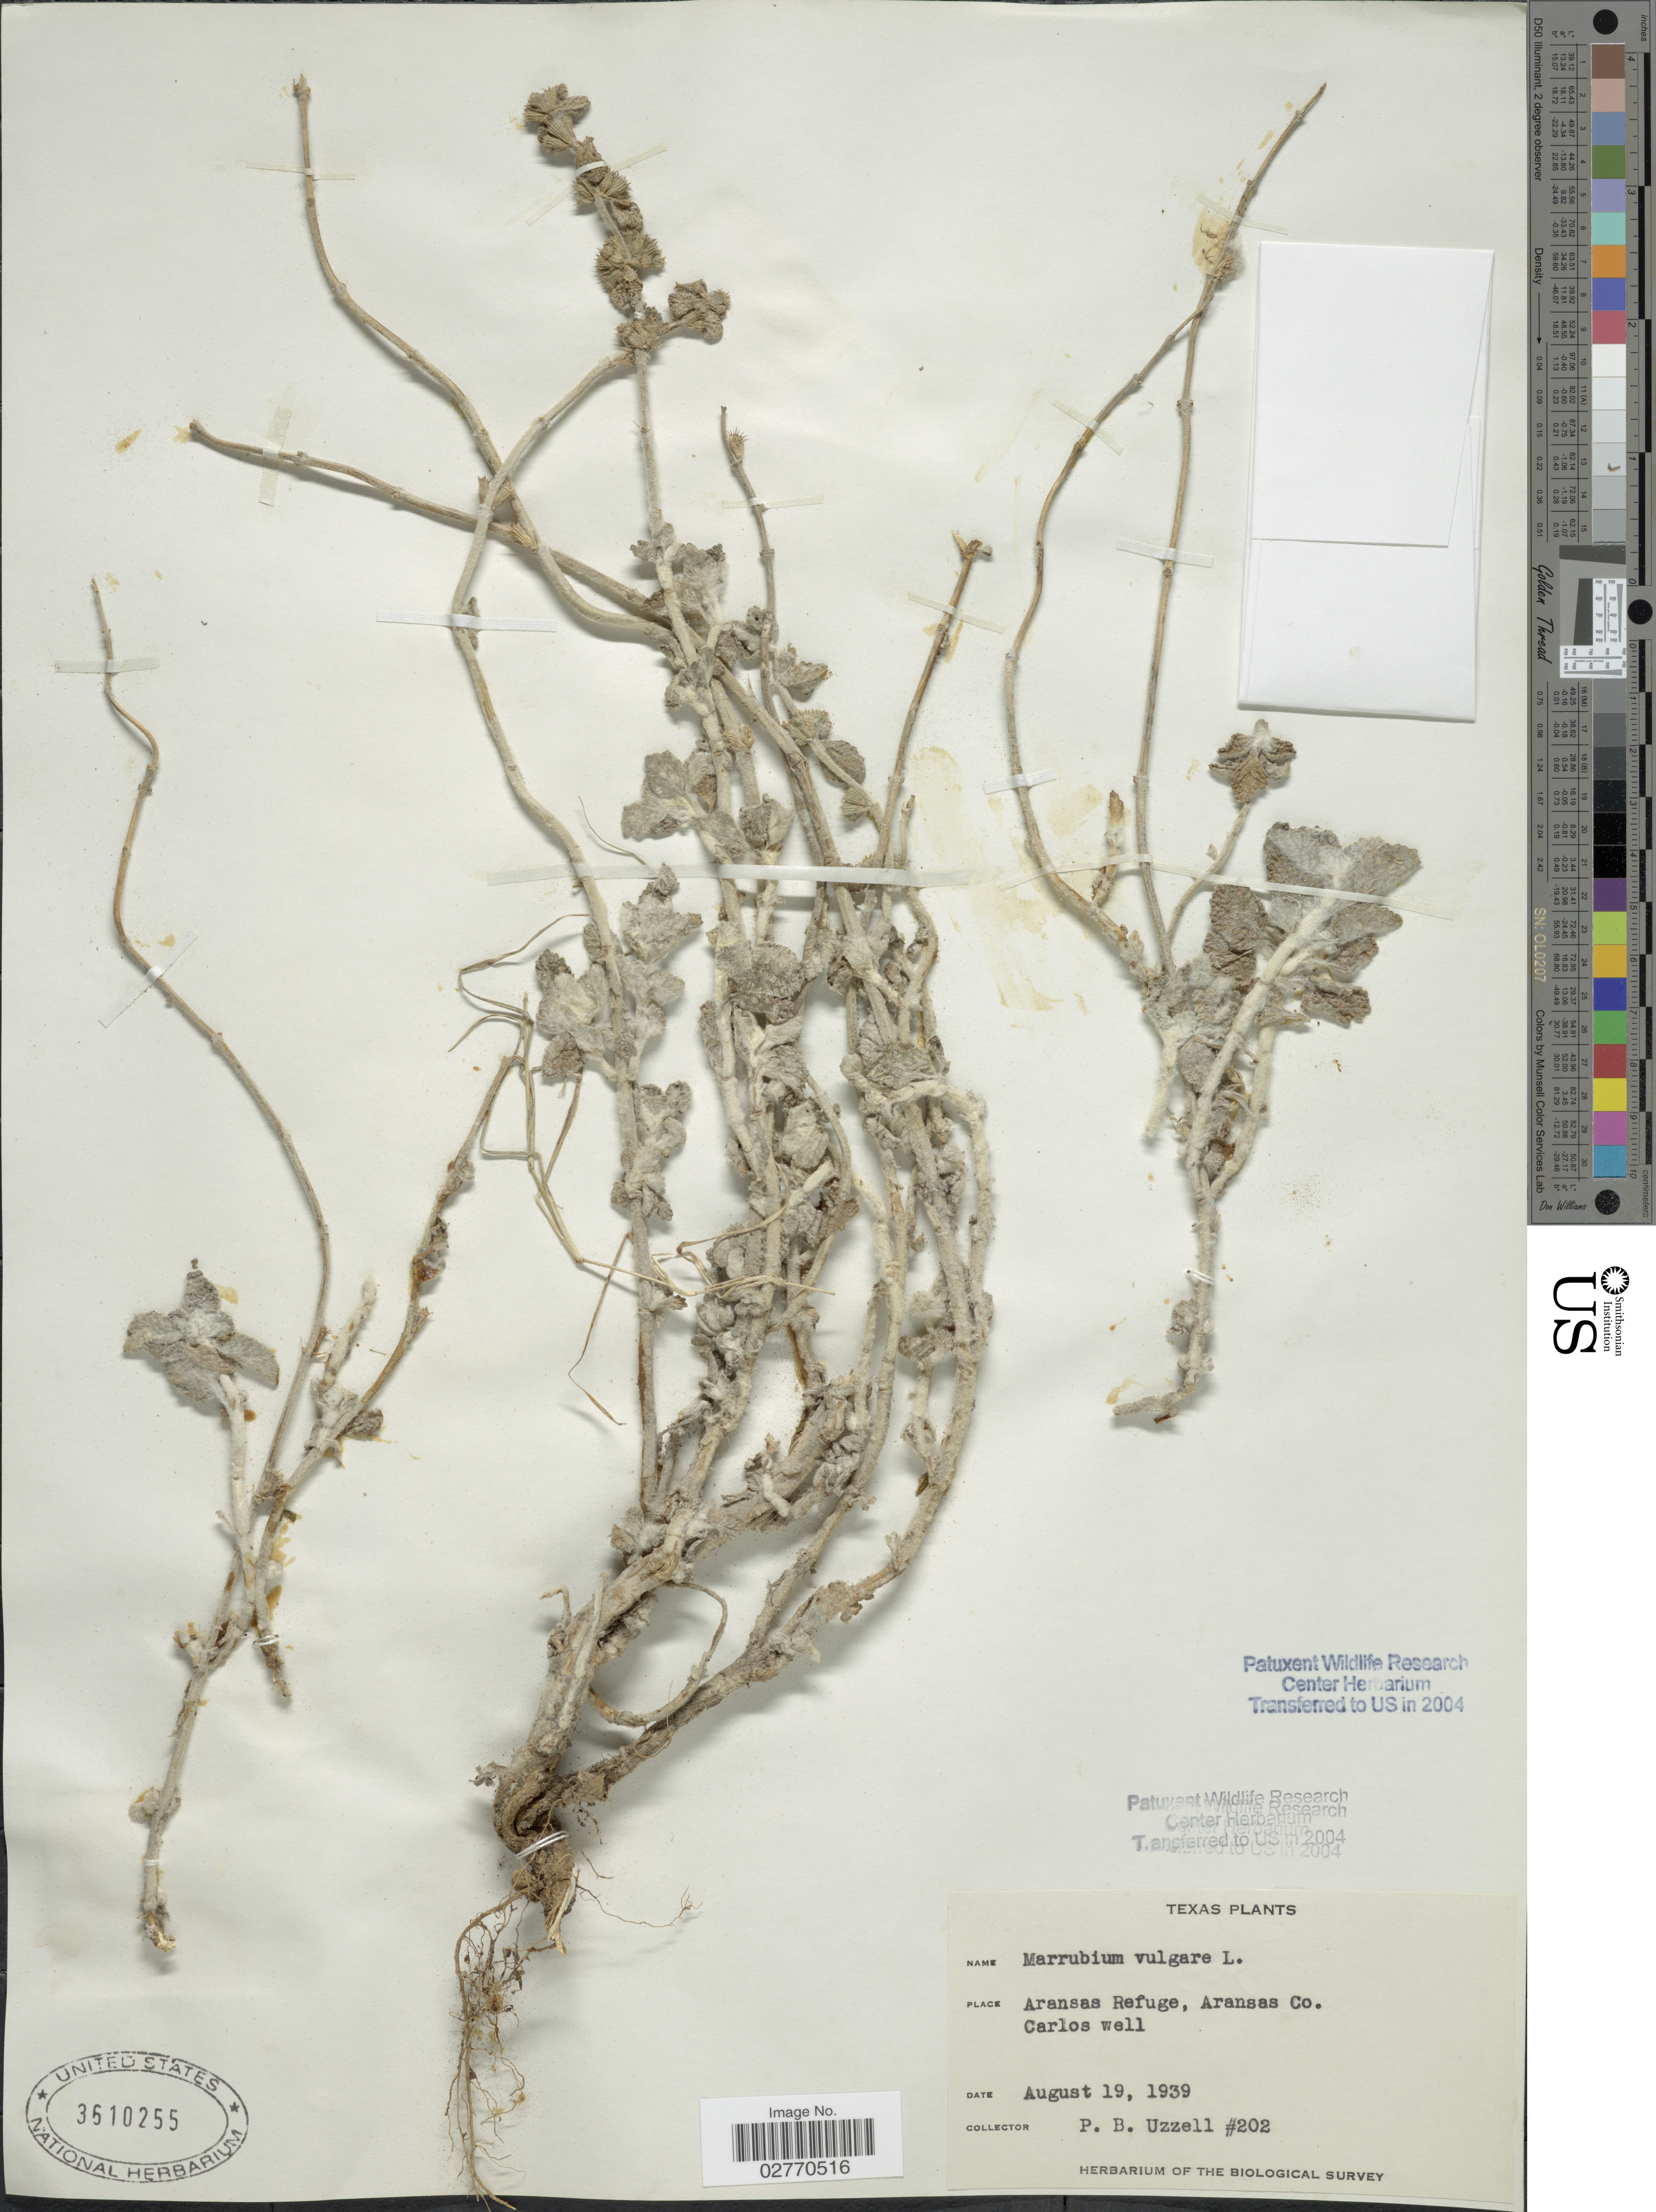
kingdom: Plantae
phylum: Tracheophyta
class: Magnoliopsida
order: Lamiales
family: Lamiaceae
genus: Marrubium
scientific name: Marrubium vulgare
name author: L.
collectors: P. Uzzell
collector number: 202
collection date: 1939-08-19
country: United States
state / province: Texas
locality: Aransas Refuge, Aransas Co., Carlos well.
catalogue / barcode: US 3610255